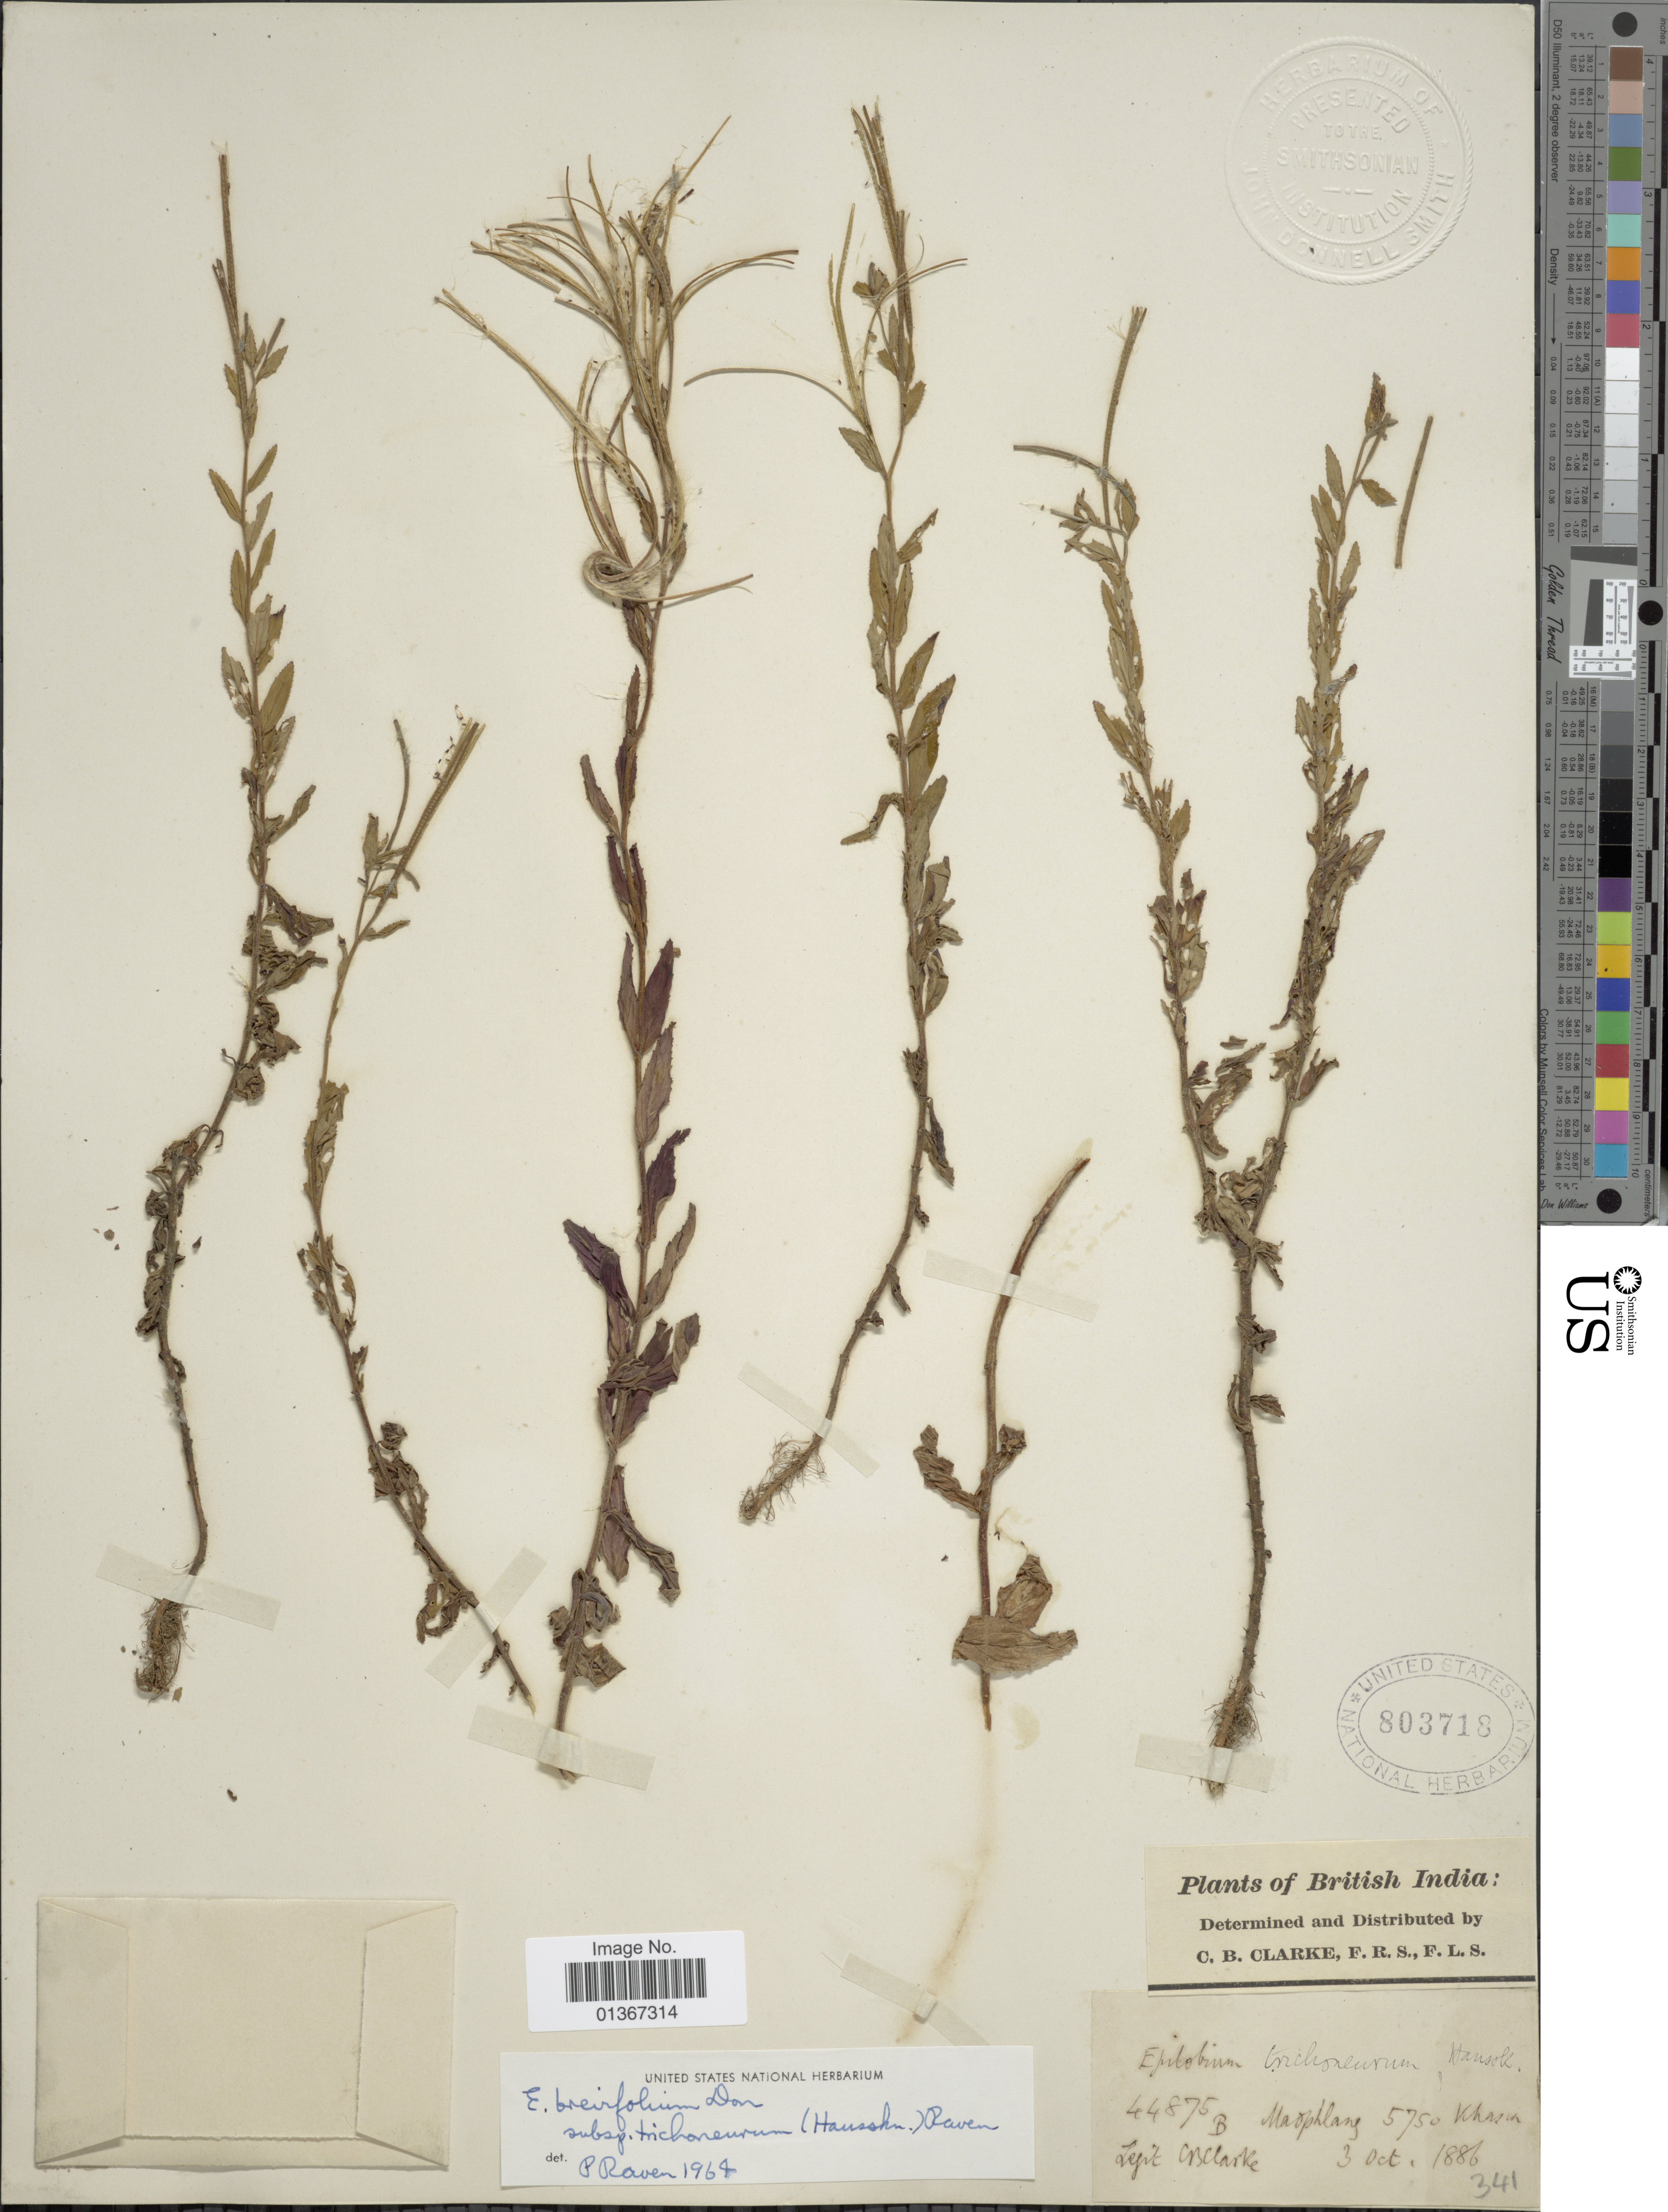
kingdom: Plantae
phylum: Tracheophyta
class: Magnoliopsida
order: Myrtales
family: Onagraceae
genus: Epilobium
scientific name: Epilobium brevifolium subsp. trichoneurum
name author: (Hausskn.) P.H. Raven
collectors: C. B. Clarke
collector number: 44875B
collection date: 1886-10-03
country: India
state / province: Meghalaya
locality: British India. Maophlang 5750 Khasia.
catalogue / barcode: US 803718